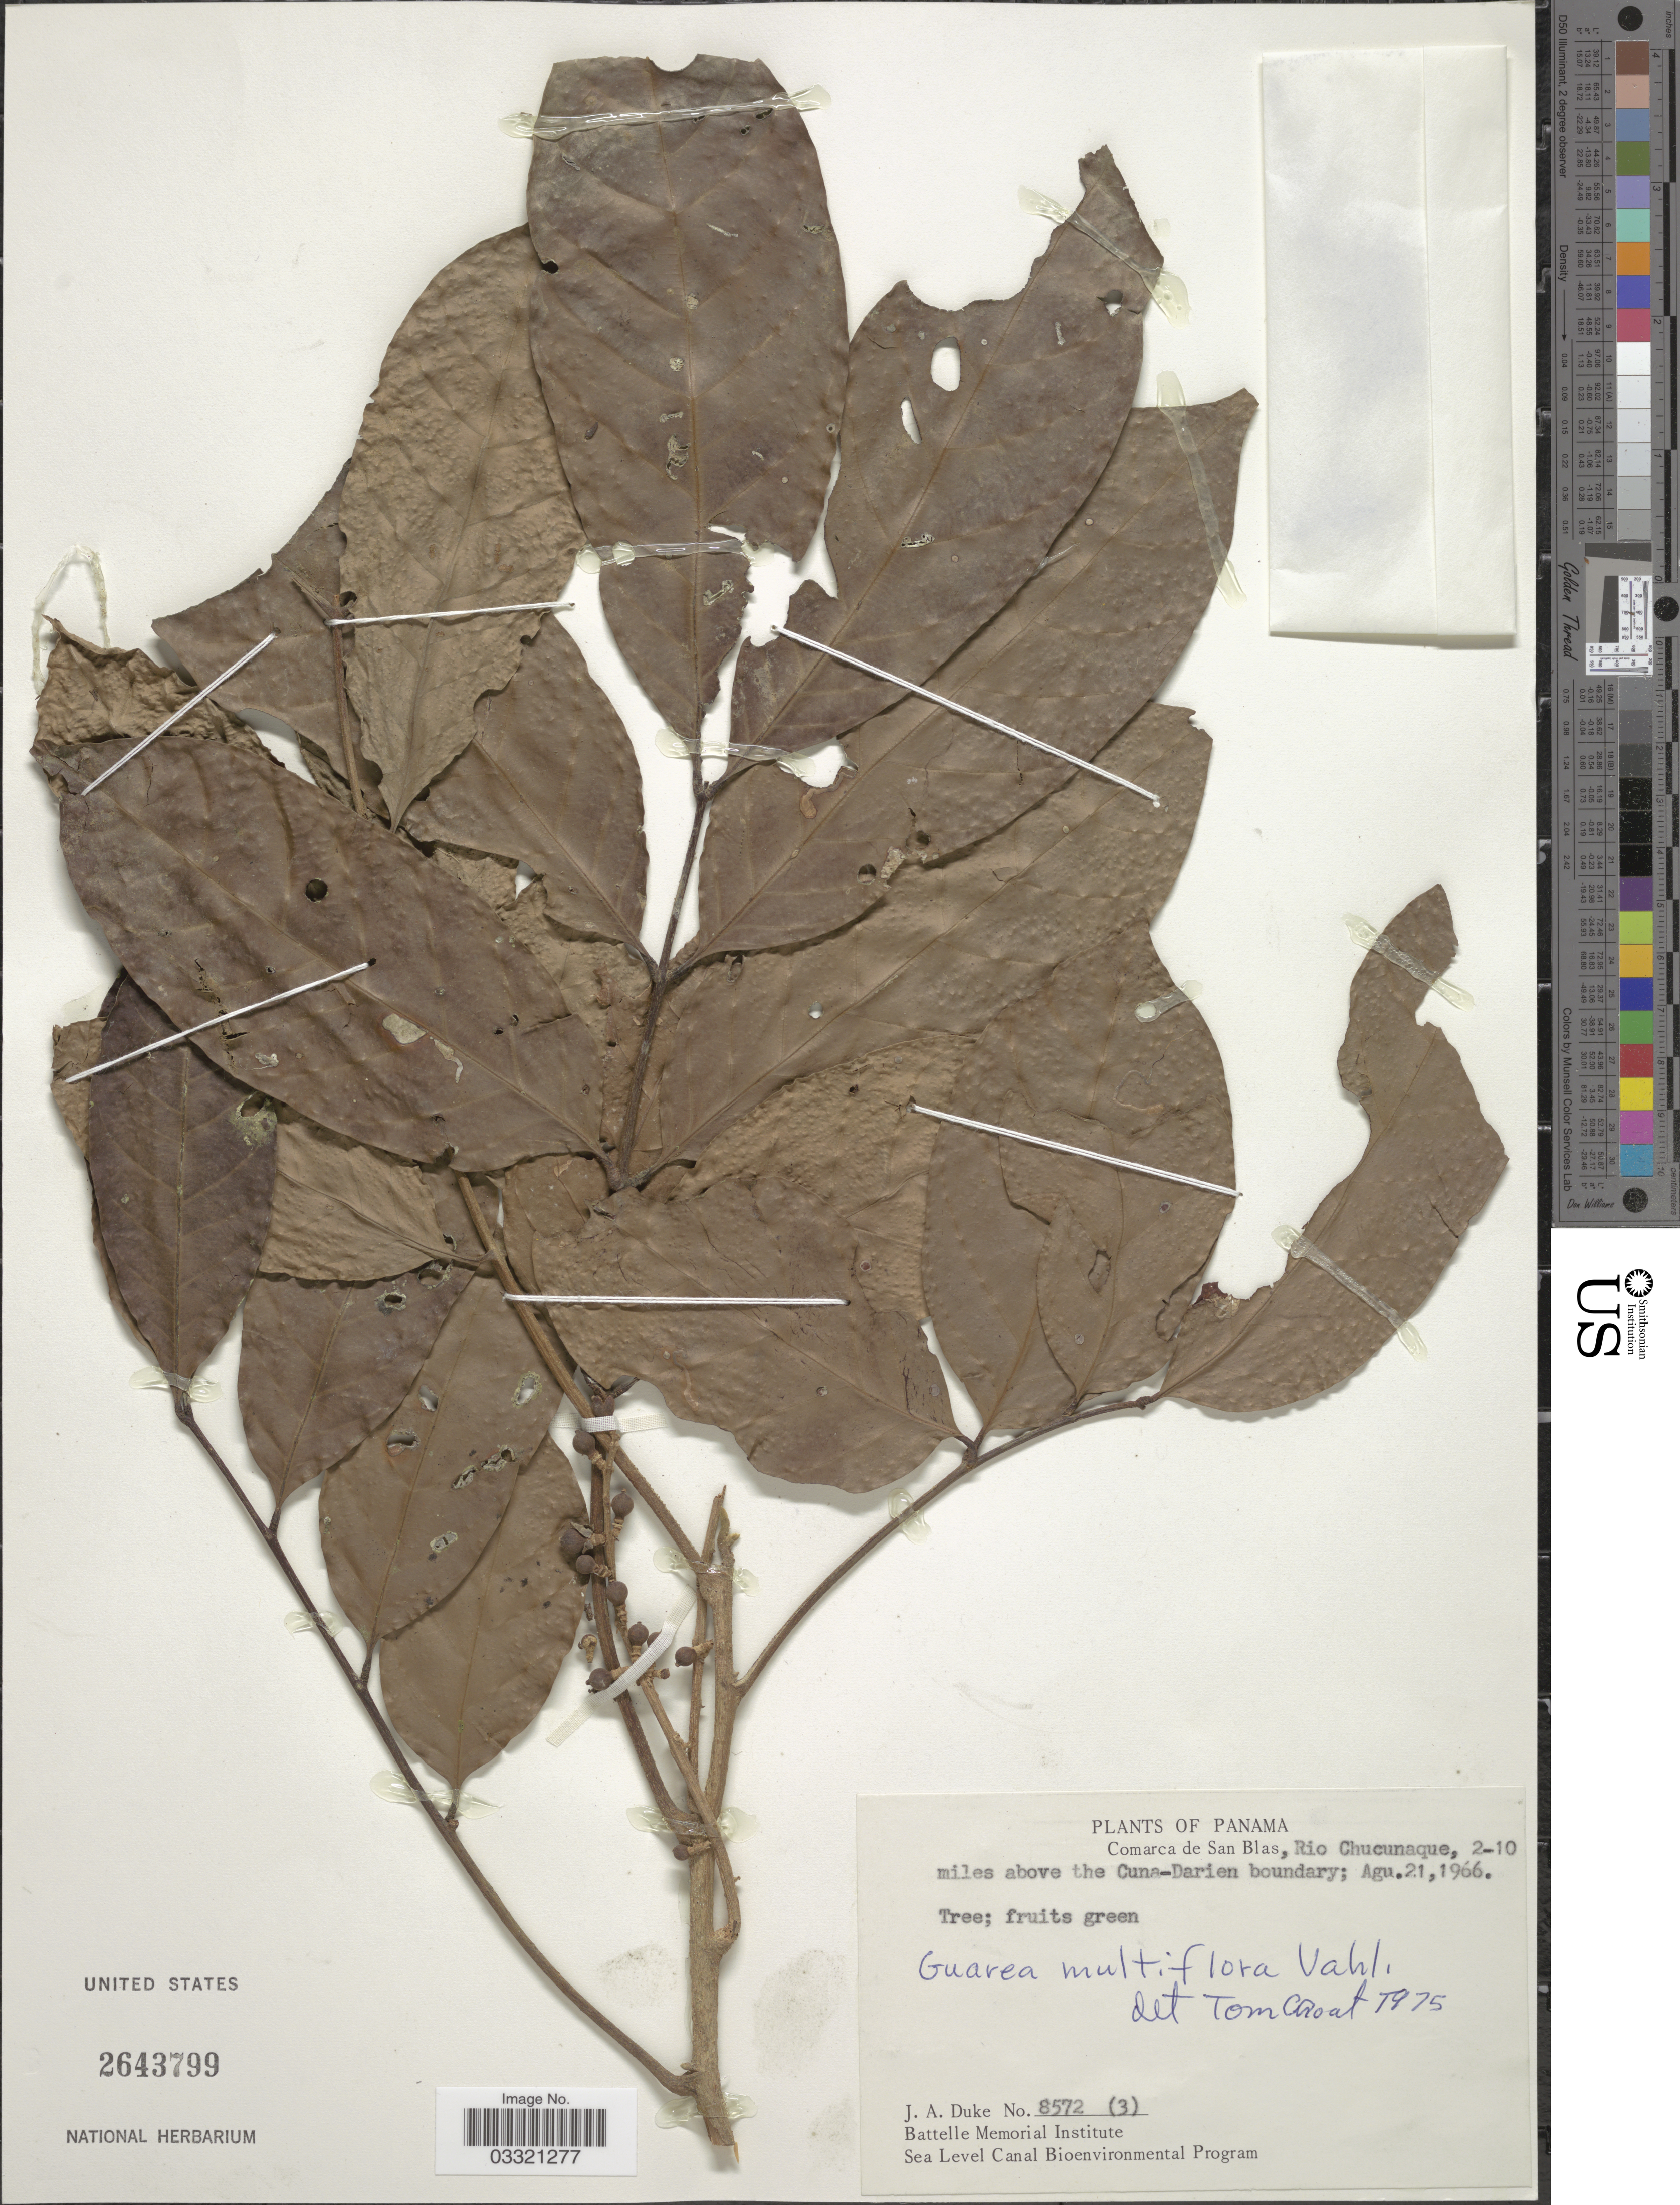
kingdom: Plantae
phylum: Tracheophyta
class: Magnoliopsida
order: Sapindales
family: Meliaceae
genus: Guarea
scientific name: Guarea multiflora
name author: A. Juss.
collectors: J. A. Duke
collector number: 8572 (3)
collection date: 1966-08-21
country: Panama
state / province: Kuna Yala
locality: Comarca de San Blas, Rio Chucunaque, 2-10 miles above the Cuna-Darien boundary.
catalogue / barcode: US 2643799